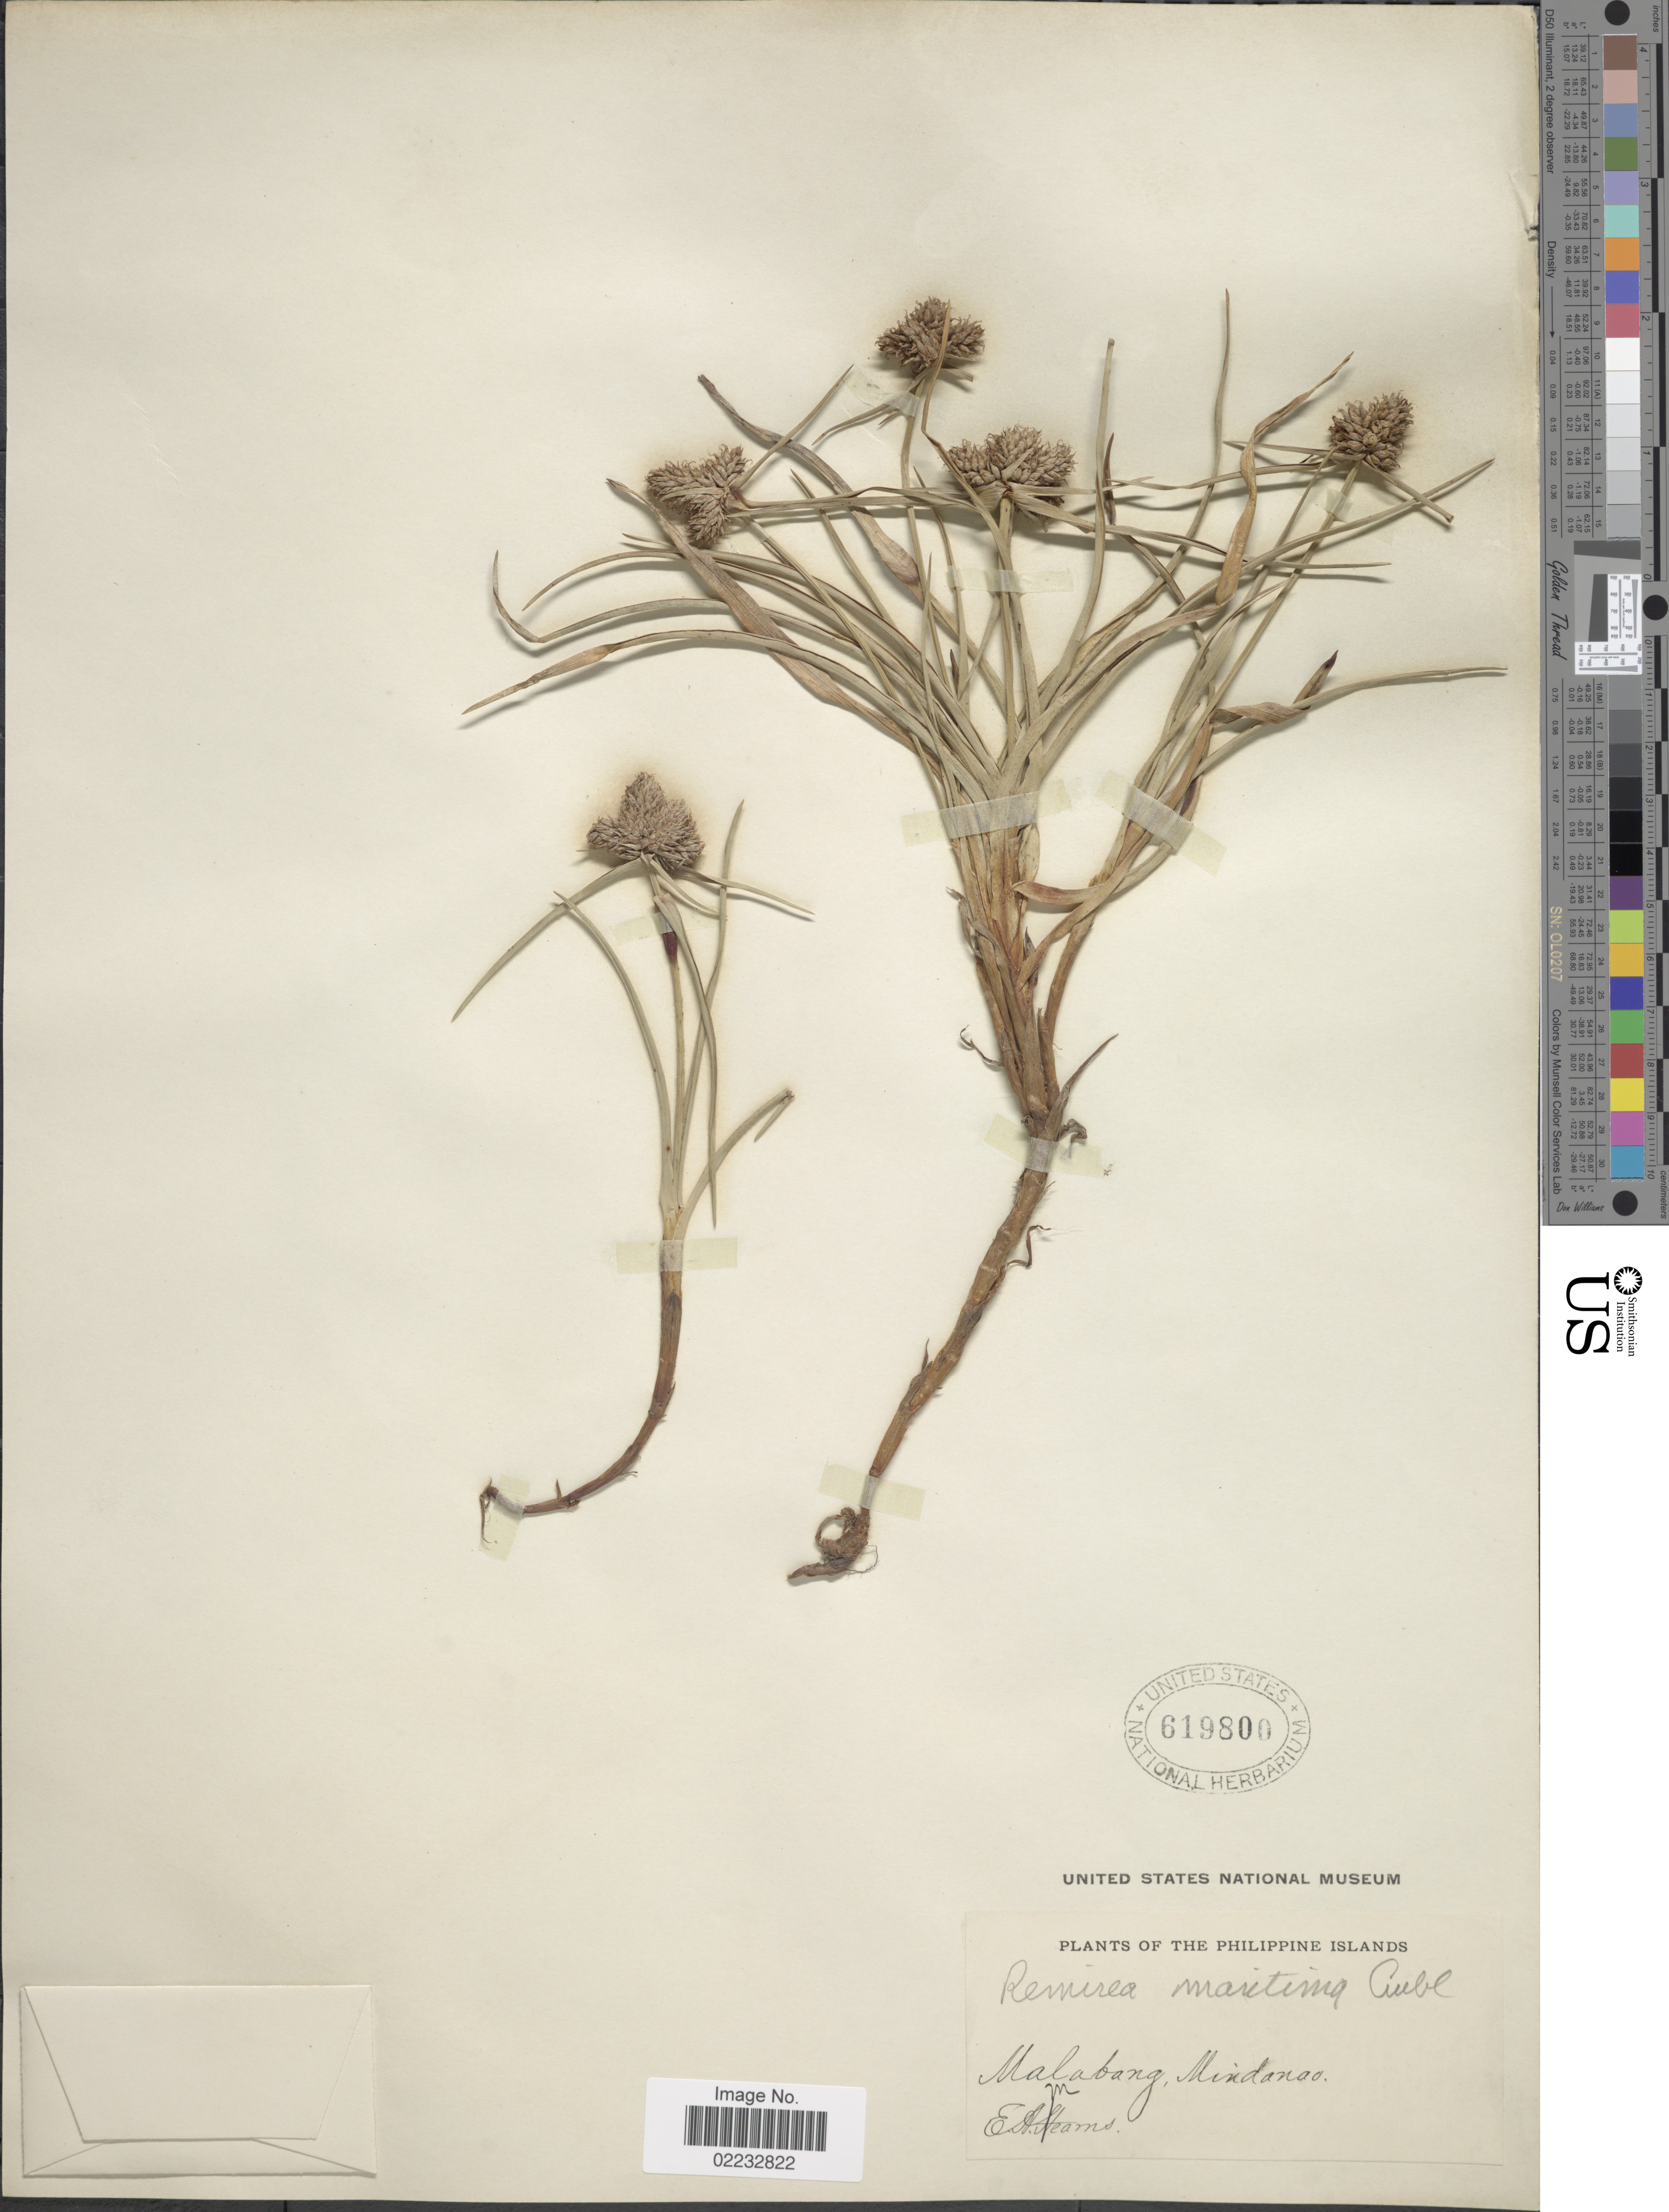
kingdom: Plantae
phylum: Tracheophyta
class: Liliopsida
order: Poales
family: Cyperaceae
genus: Cyperus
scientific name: Cyperus pedunculatus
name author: (R. Br.) J. Kern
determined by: Strong, M. T., (US), Smithsonian Institution - National Museum of Natural History (UNITED STATES)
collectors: E. A. Mearns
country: Philippines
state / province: Muslim Mindanao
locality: Mindanao, Malabang.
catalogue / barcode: US 619800